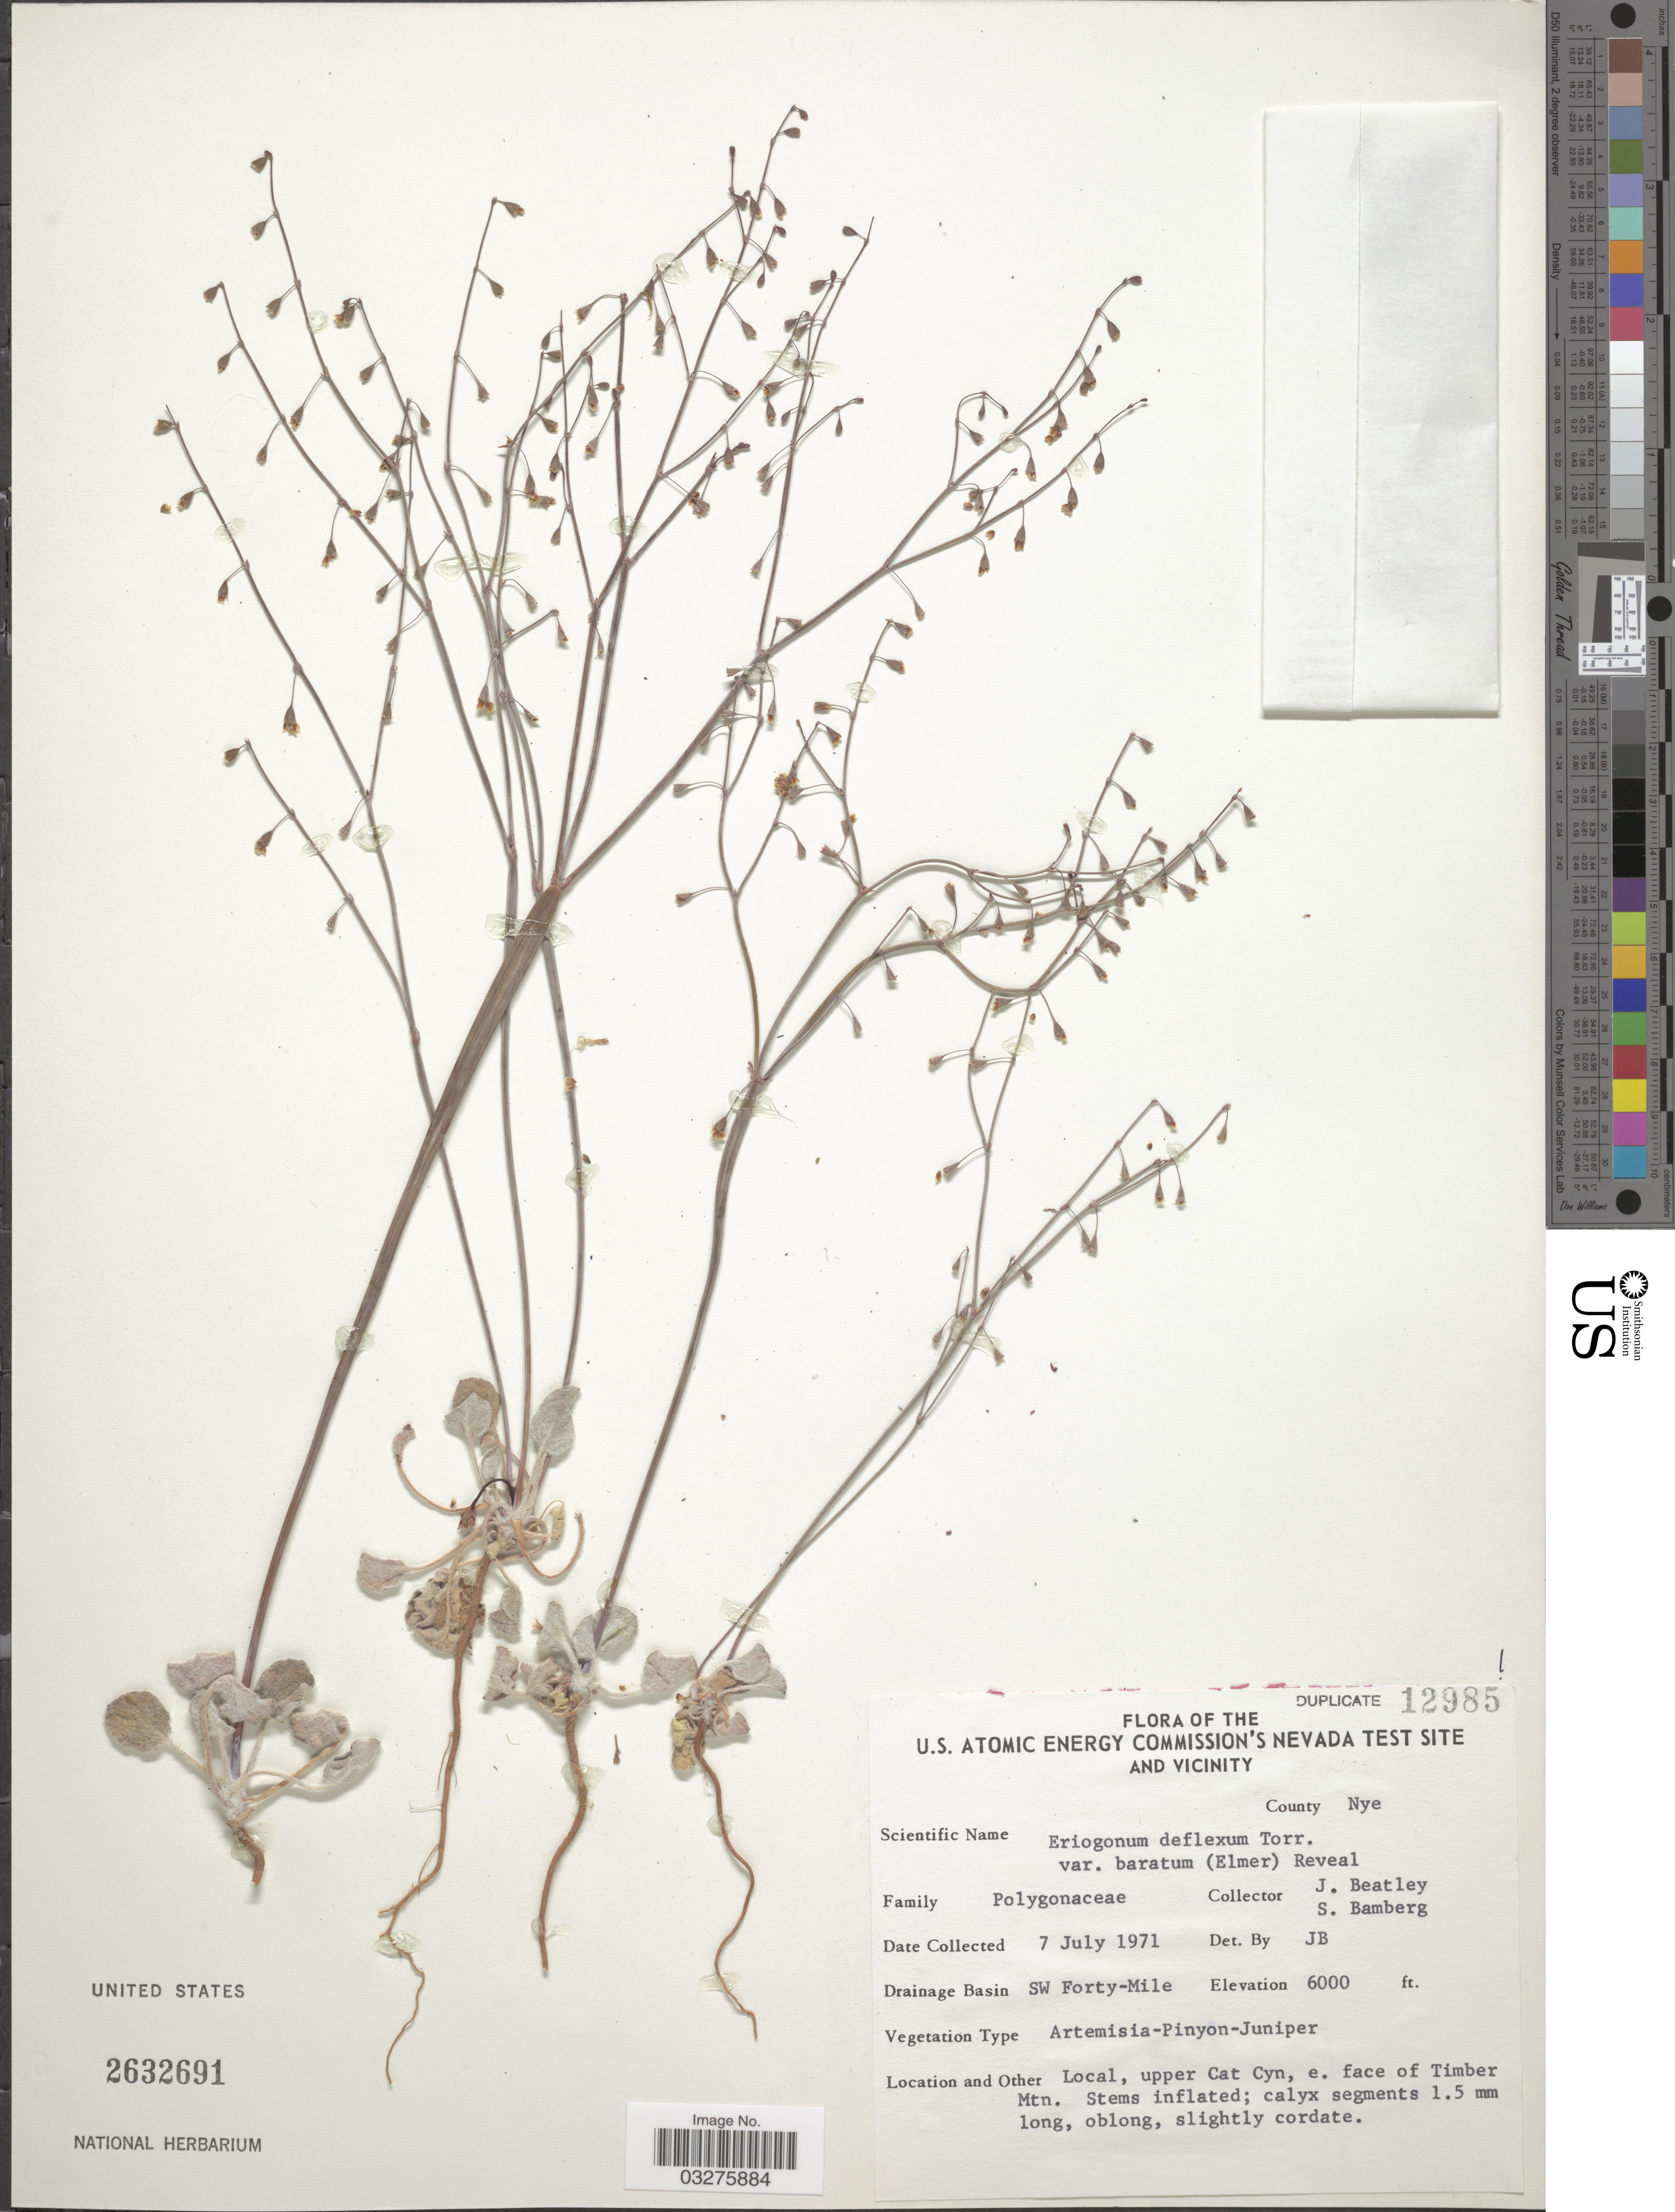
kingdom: Plantae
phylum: Tracheophyta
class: Magnoliopsida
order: Caryophyllales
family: Polygonaceae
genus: Eriogonum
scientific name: Eriogonum deflexum var. baratum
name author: (Elmer) Reveal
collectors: J. C. Beatley & S. Bamberg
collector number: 12985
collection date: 1971-07-07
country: United States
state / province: Nevada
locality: U.S. Atomic Energy Commission's Nevada test site and vicinity. County Nye. Drainage Basin. SW Forty-Mile. Upper Cat Cyn. e. face of Timber Mtn.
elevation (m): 1829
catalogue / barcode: US 2632691